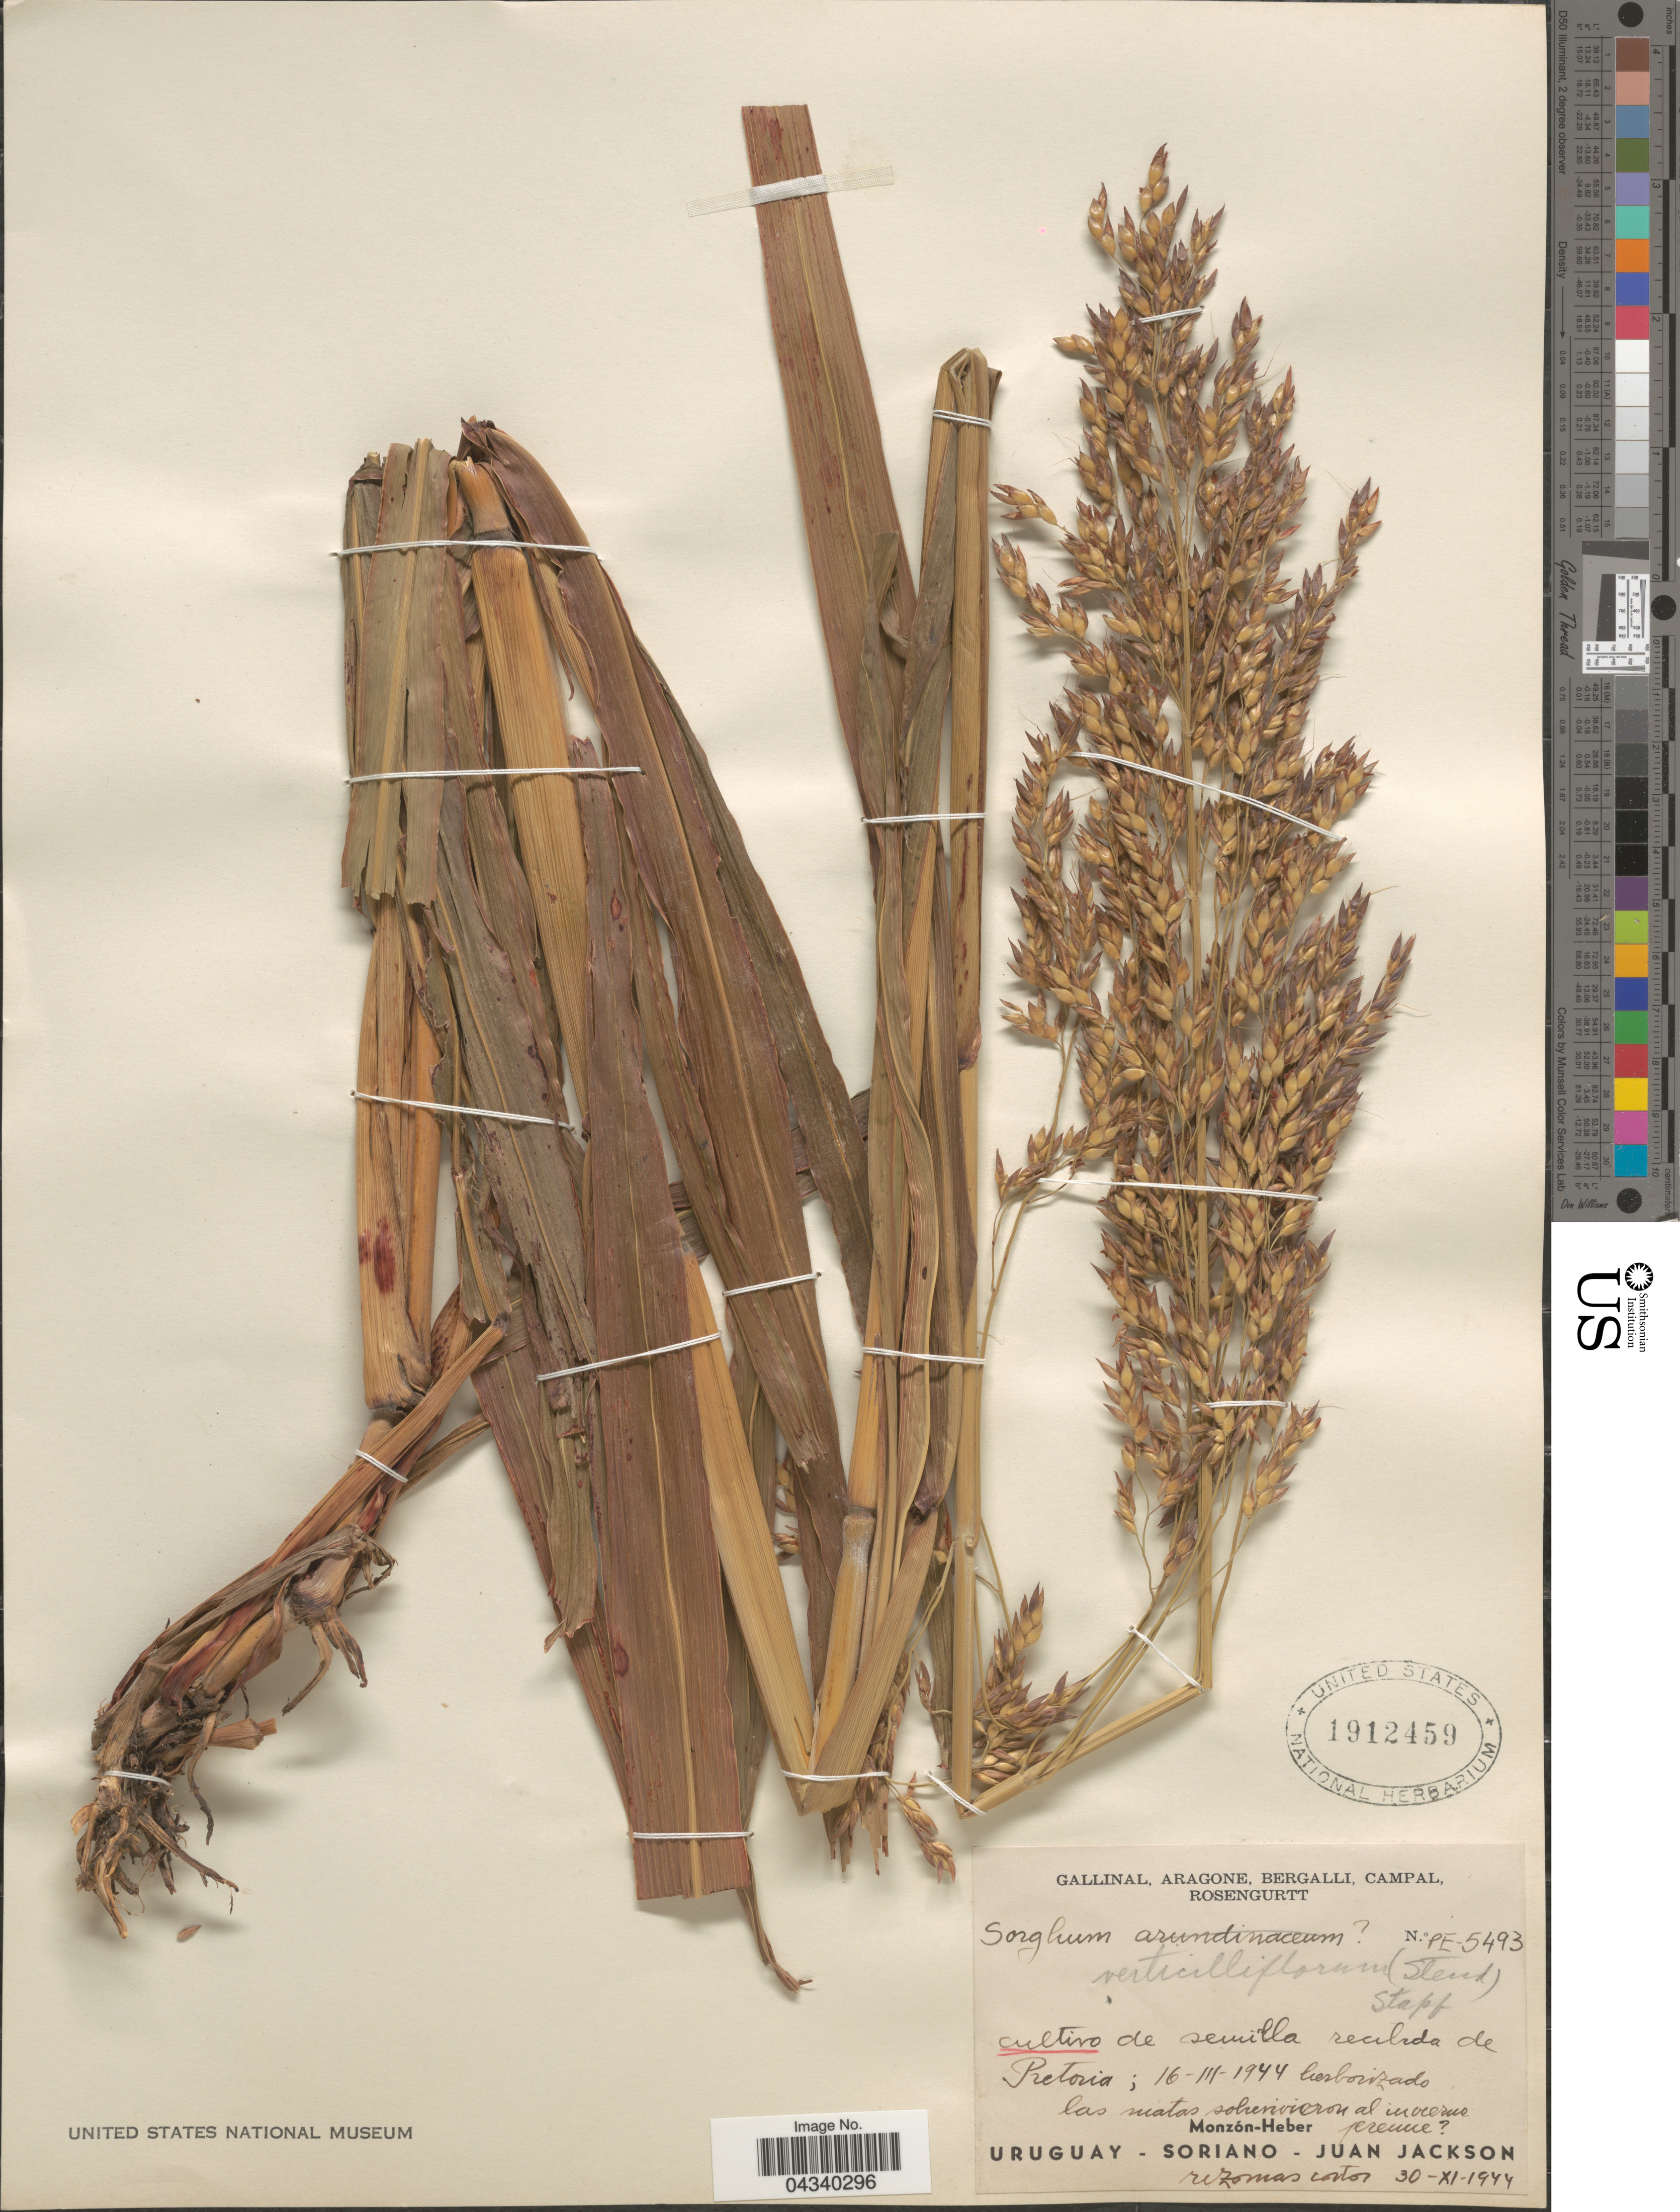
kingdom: Plantae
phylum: Tracheophyta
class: Liliopsida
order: Poales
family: Poaceae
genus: Sorghum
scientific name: Sorghum arundinaceum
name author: (Desv.) Stapf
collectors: Monzon-Heber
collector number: PE-5493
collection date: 1944-03-16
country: Uruguay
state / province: Soriano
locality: Pretoria. Monzón-Heber. Soriano - Juan Jackson.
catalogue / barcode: US 1912459